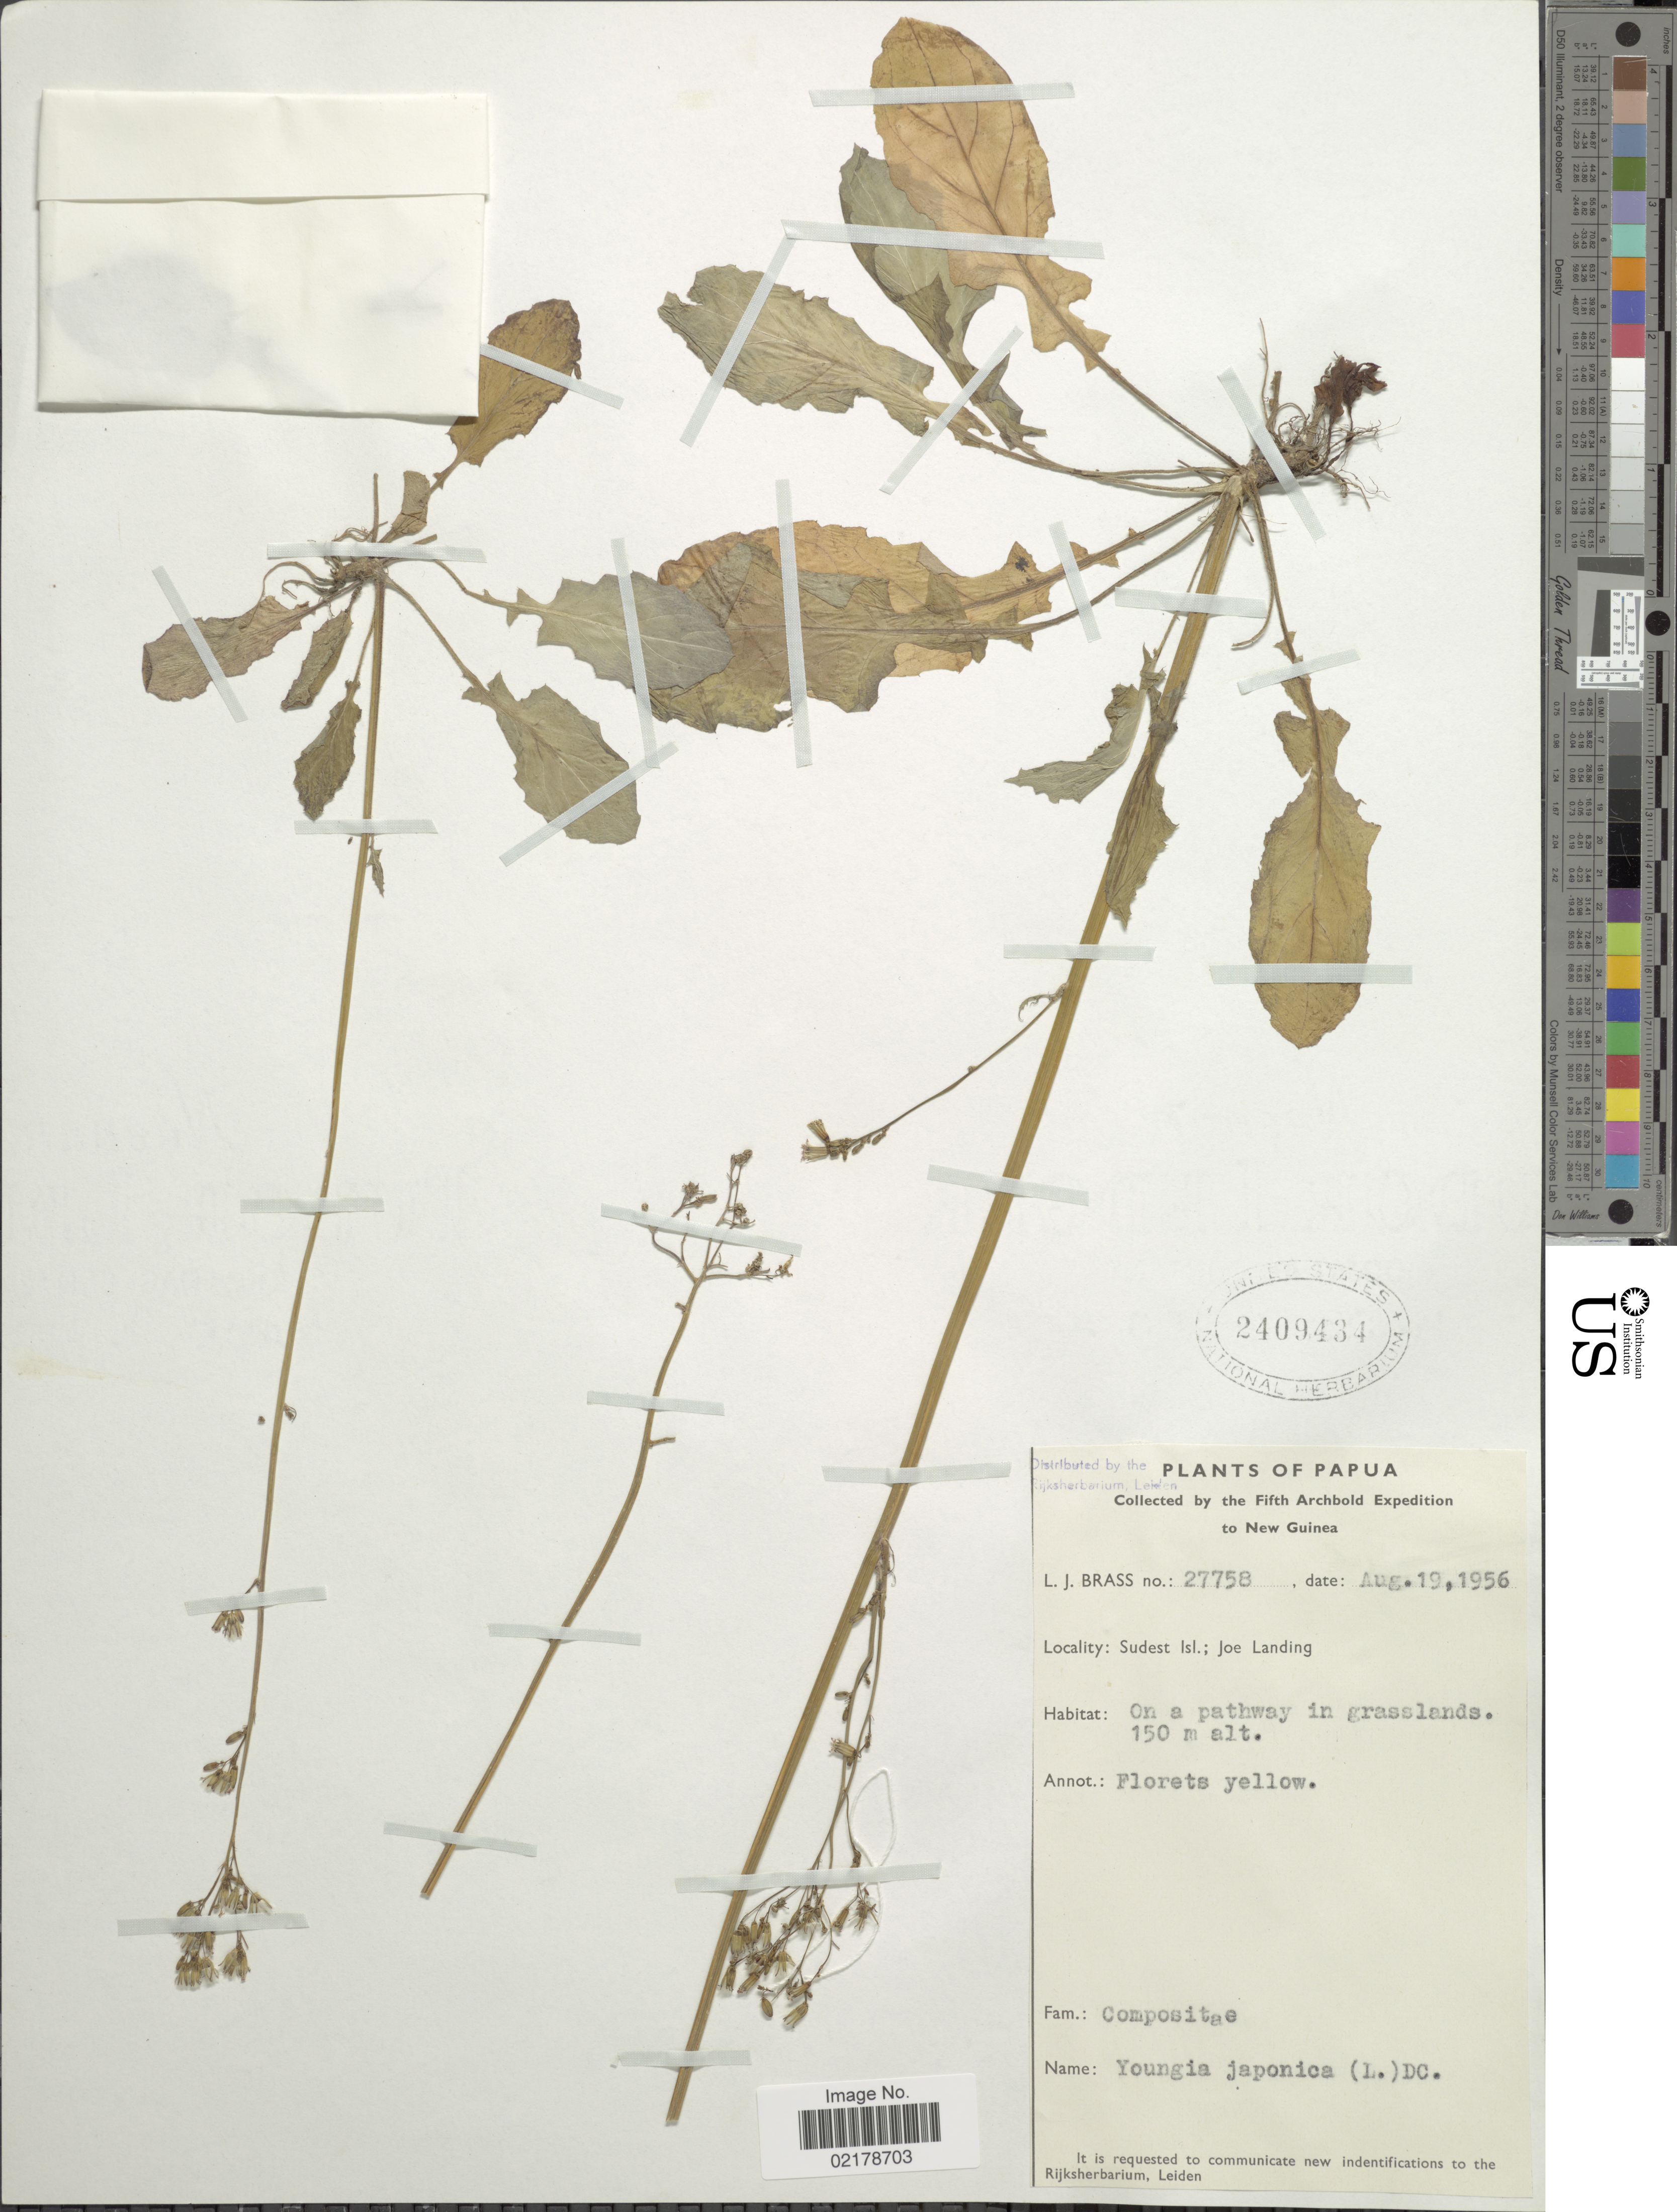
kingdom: Plantae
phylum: Tracheophyta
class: Magnoliopsida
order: Asterales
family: Asteraceae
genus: Youngia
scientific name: Youngia japonica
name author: (L.) DC.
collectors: L. J. Brass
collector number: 27758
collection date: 1956-08-19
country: Papua New Guinea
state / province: Milne Bay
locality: Sudest Isl.; Joe Landing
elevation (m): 150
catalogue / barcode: US 2409434